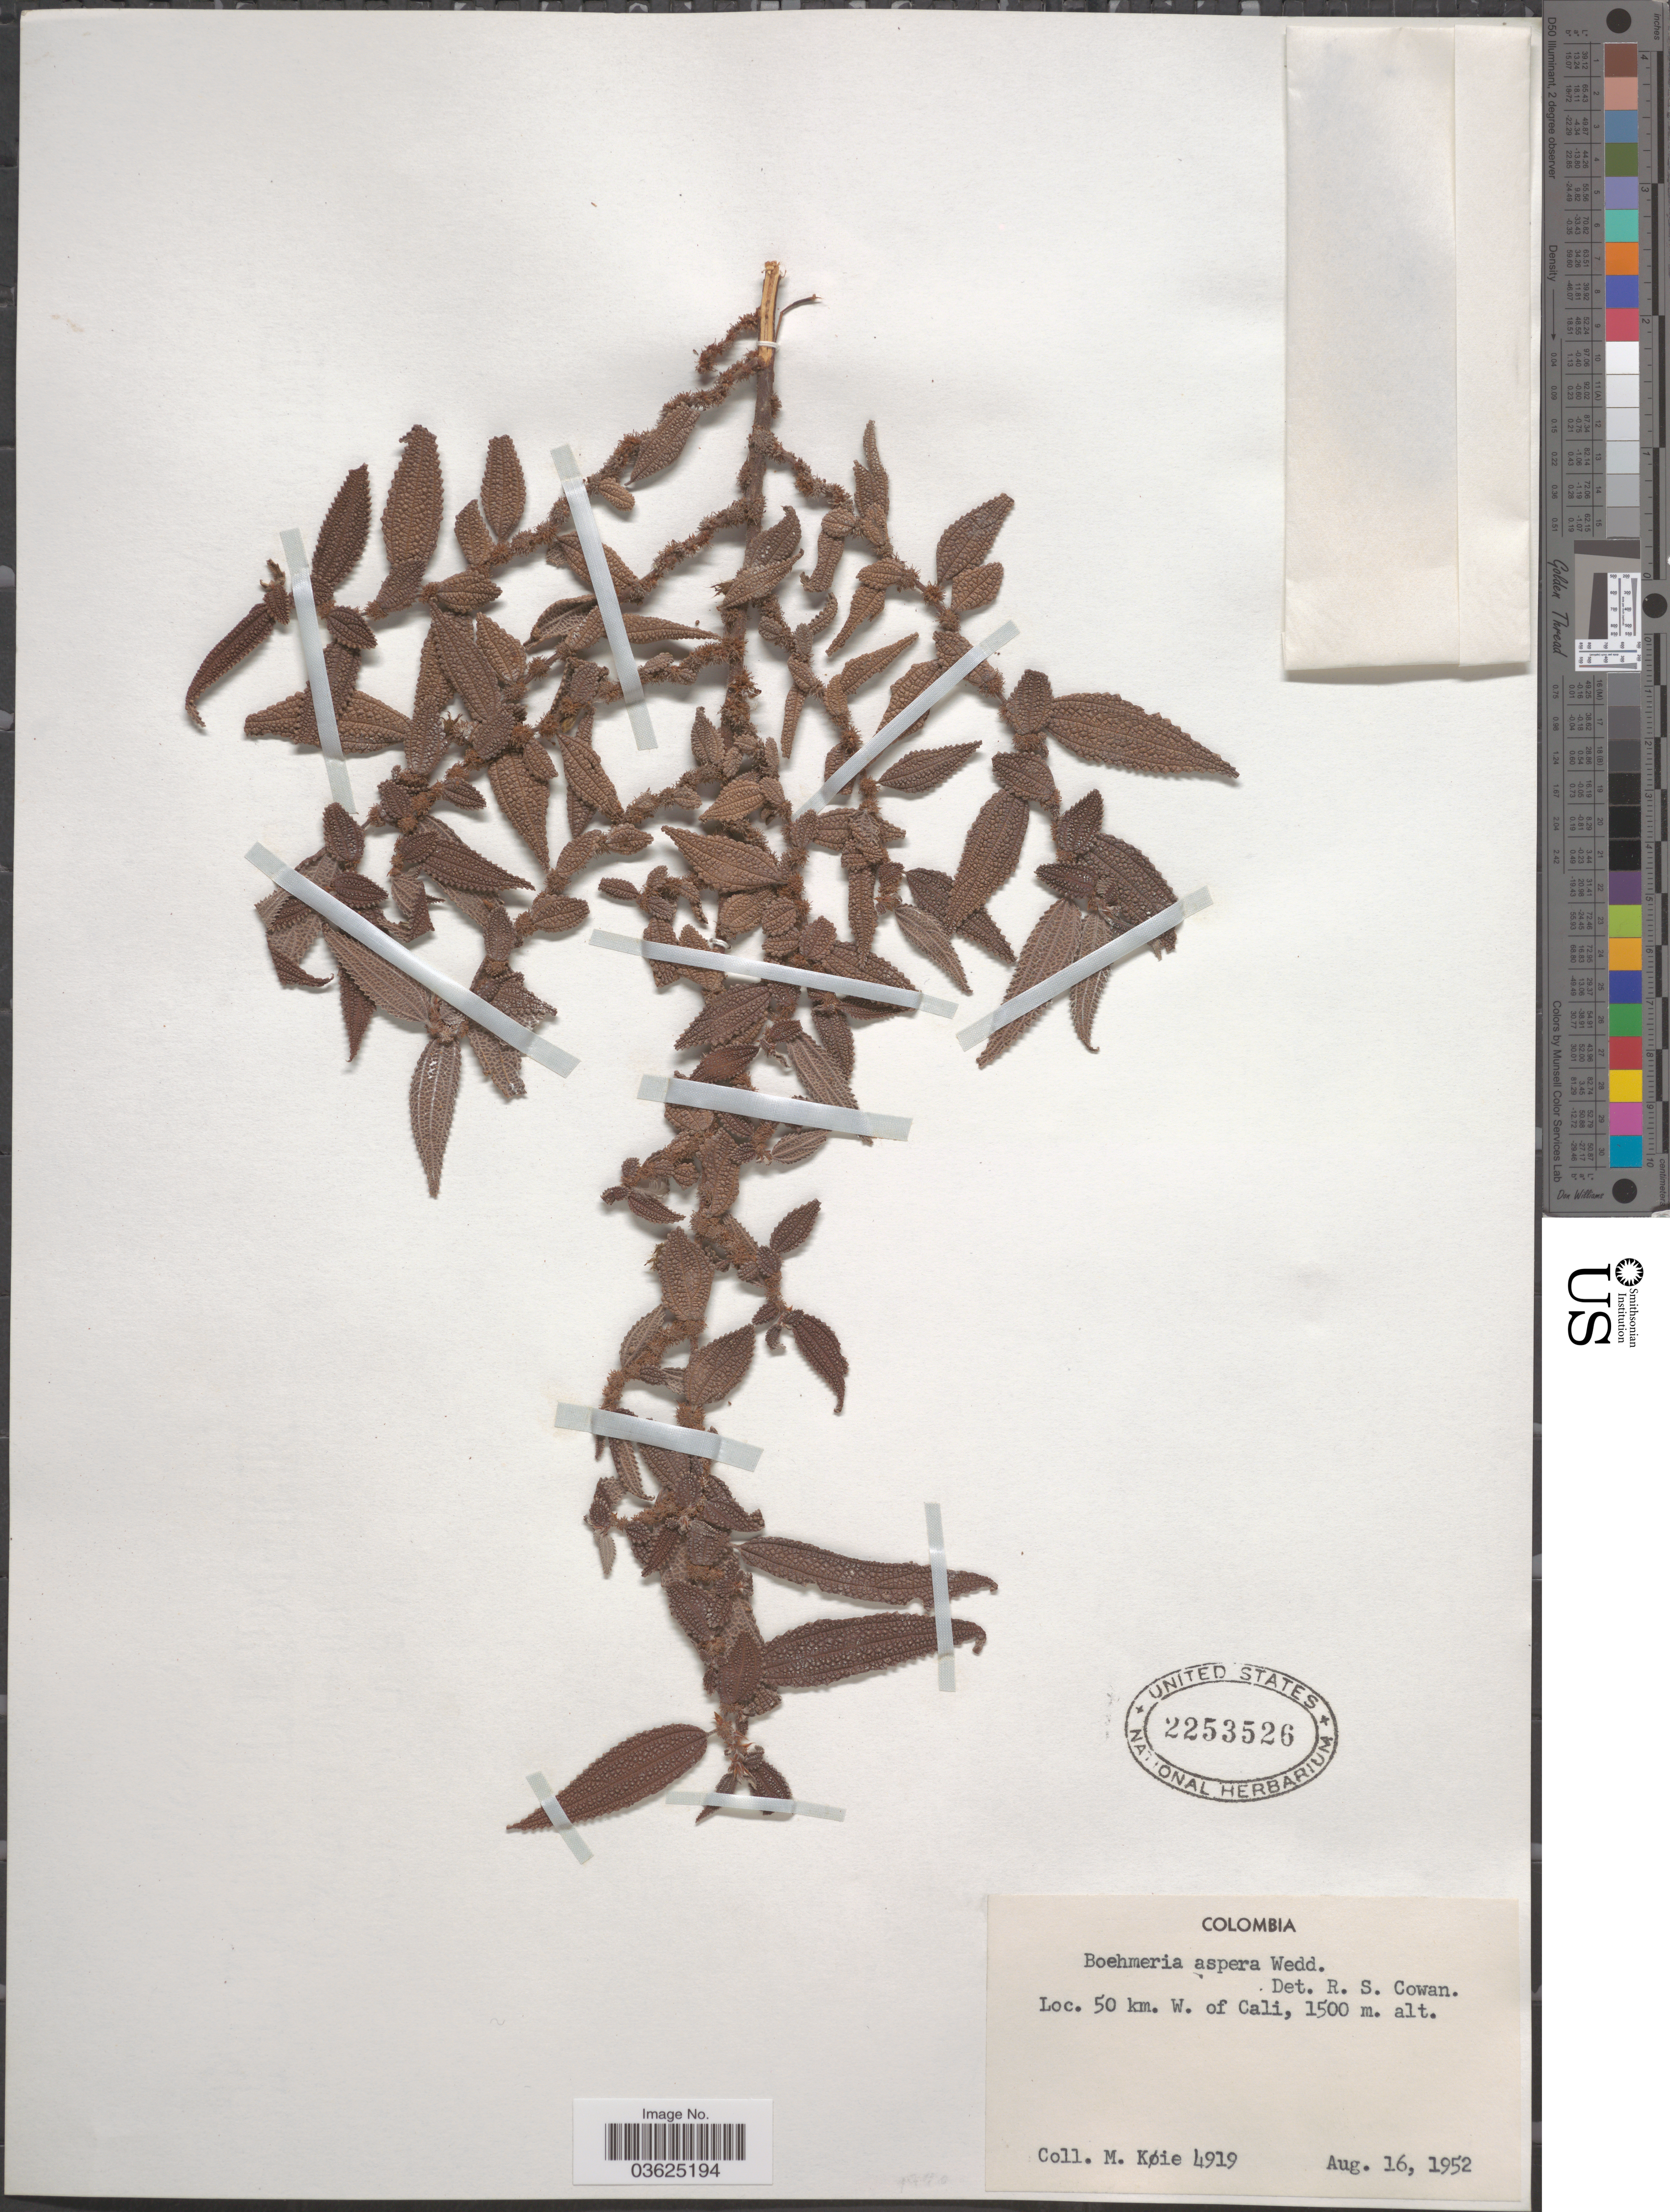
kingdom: Plantae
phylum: Tracheophyta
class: Magnoliopsida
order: Rosales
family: Urticaceae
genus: Boehmeria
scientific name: Boehmeria aspera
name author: Wedd.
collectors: M. Köie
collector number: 4919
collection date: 1952-08-16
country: Colombia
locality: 50 km. W. of Cali.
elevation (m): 1500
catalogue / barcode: US 2253526